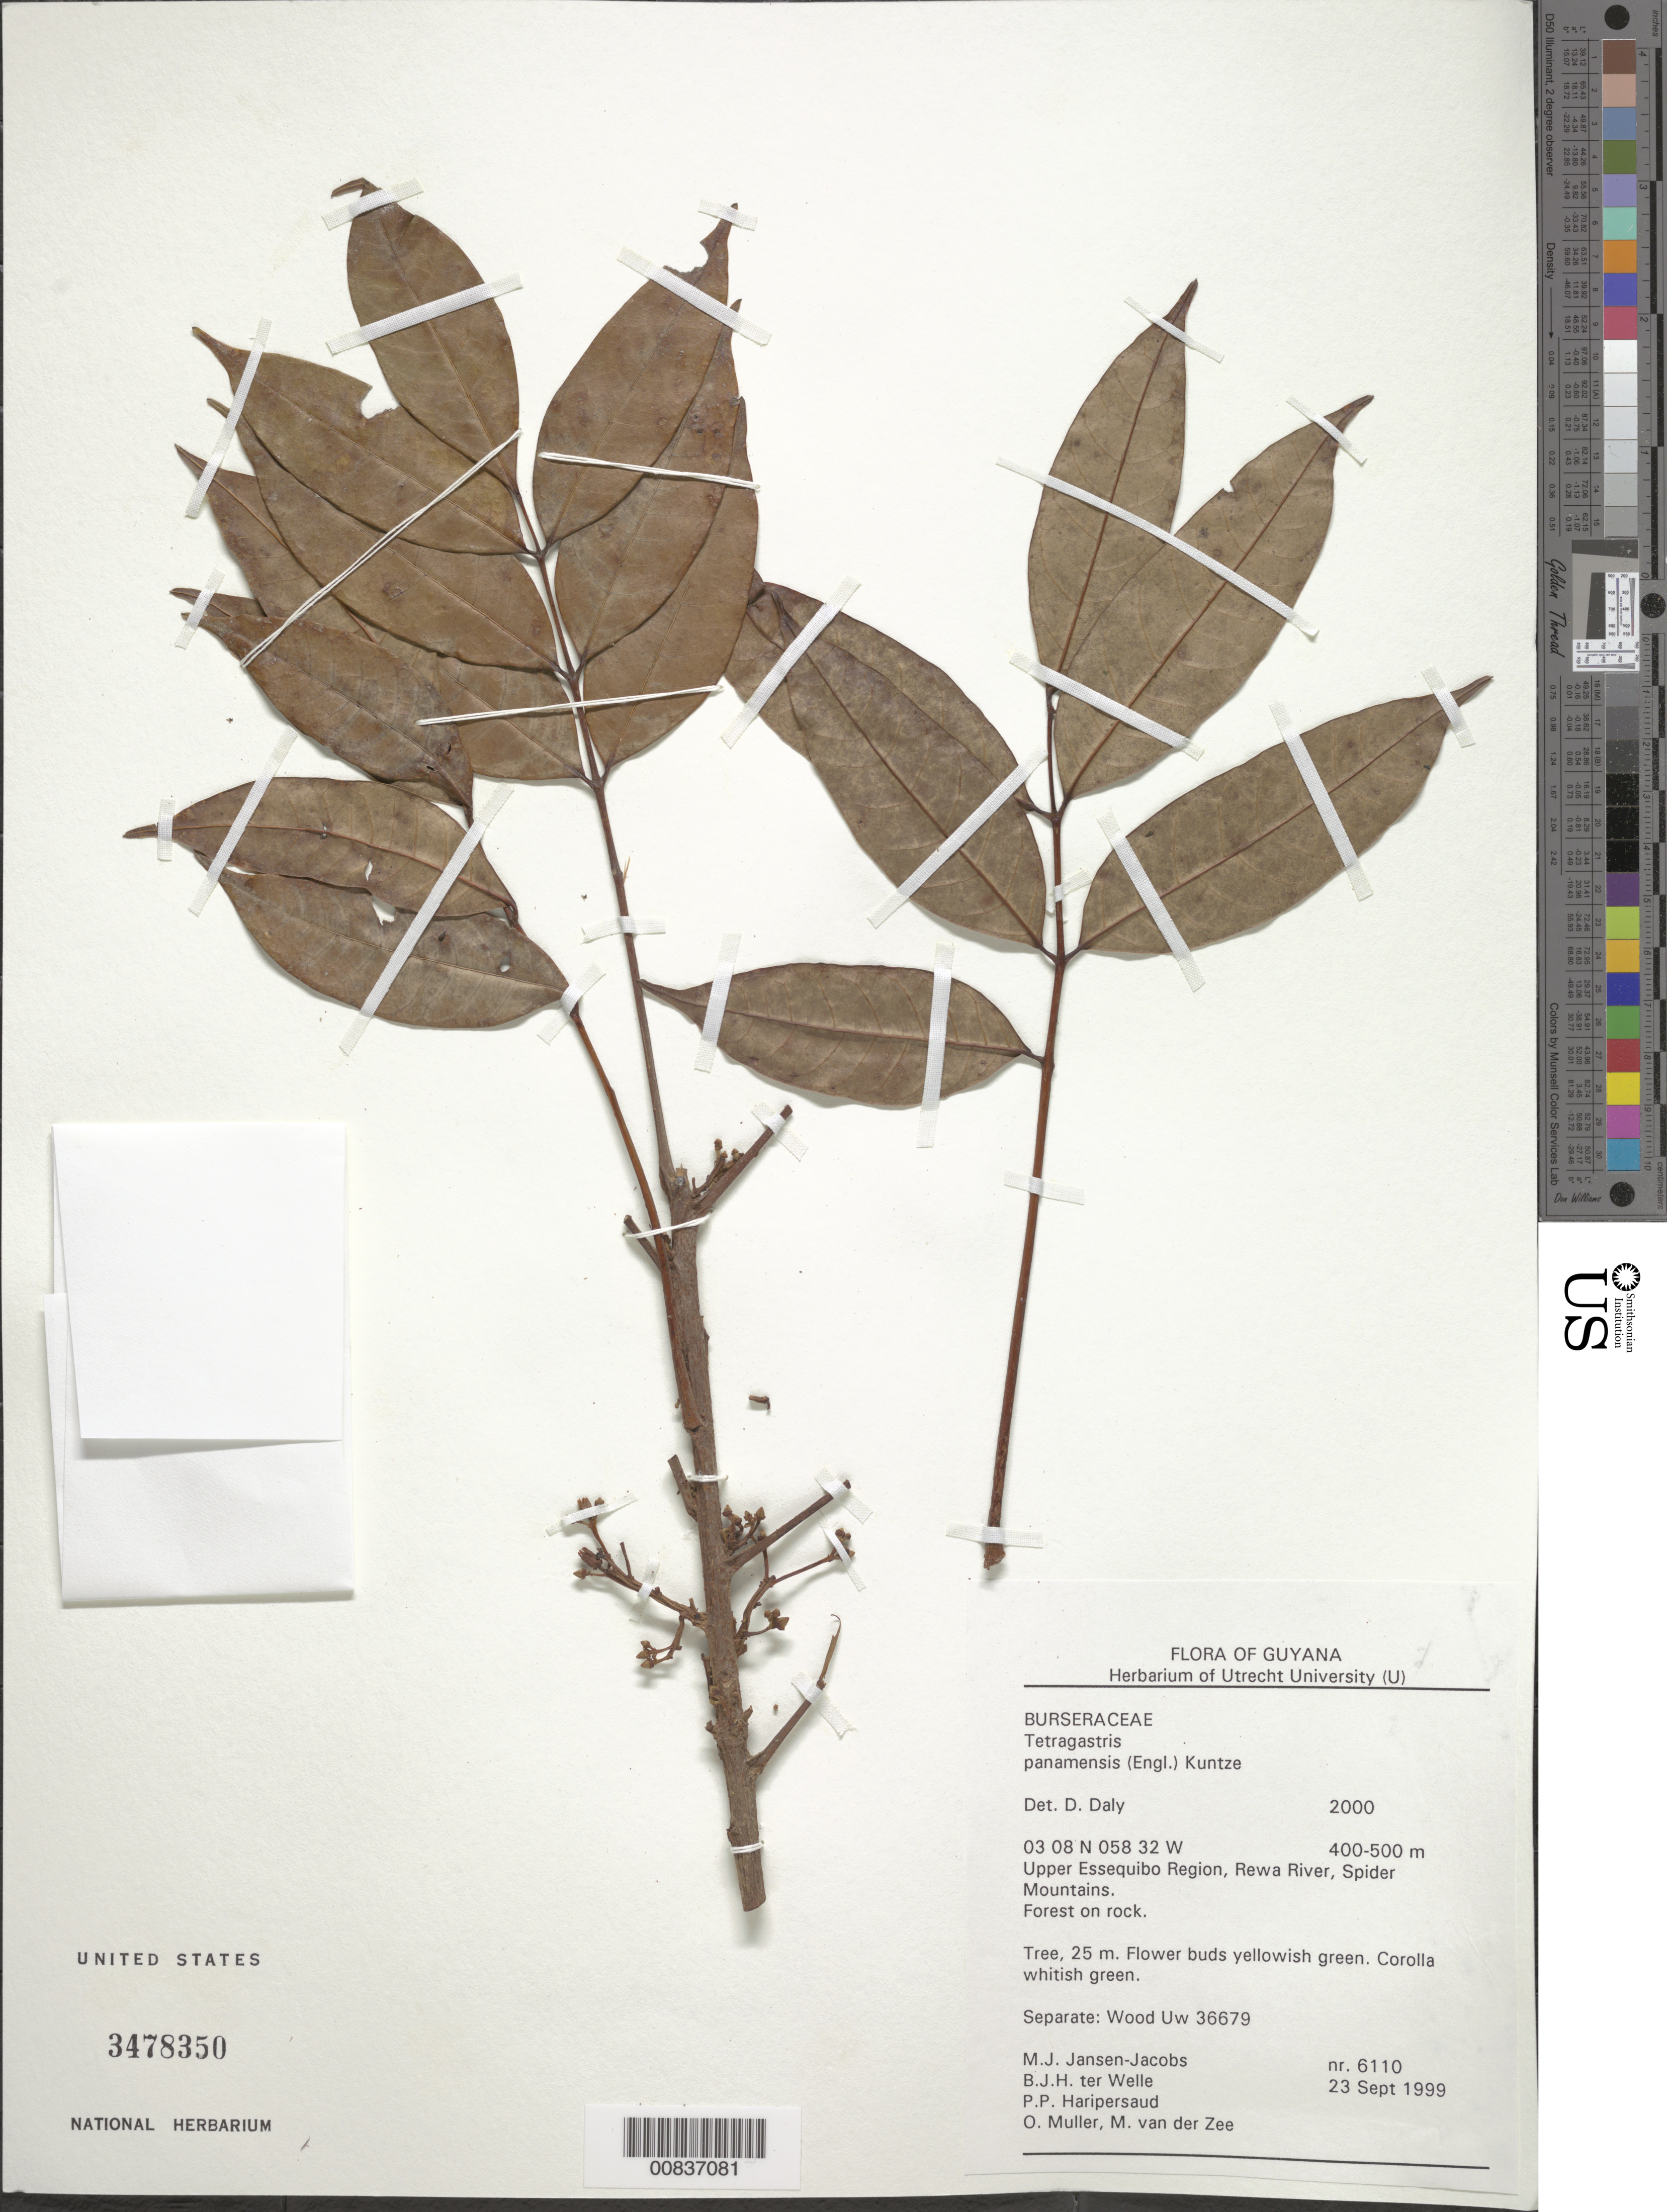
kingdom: Plantae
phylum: Tracheophyta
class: Magnoliopsida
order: Sapindales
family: Burseraceae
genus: Protium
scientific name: Protium stevensonii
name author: (Standl.) Daly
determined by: Daly, Douglas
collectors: M. J. Jansen-Jacobs, B. Welle, P. Haripersaud, O. Muller & M. van der Zee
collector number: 6110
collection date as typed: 23-Sep-99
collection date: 1999-09-23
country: Guyana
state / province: U. Takutu-U. Essequibo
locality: Rewa River, Spider Mts., Upper Essequibo Region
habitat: Forest on rock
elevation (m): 400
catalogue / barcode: US 3478350